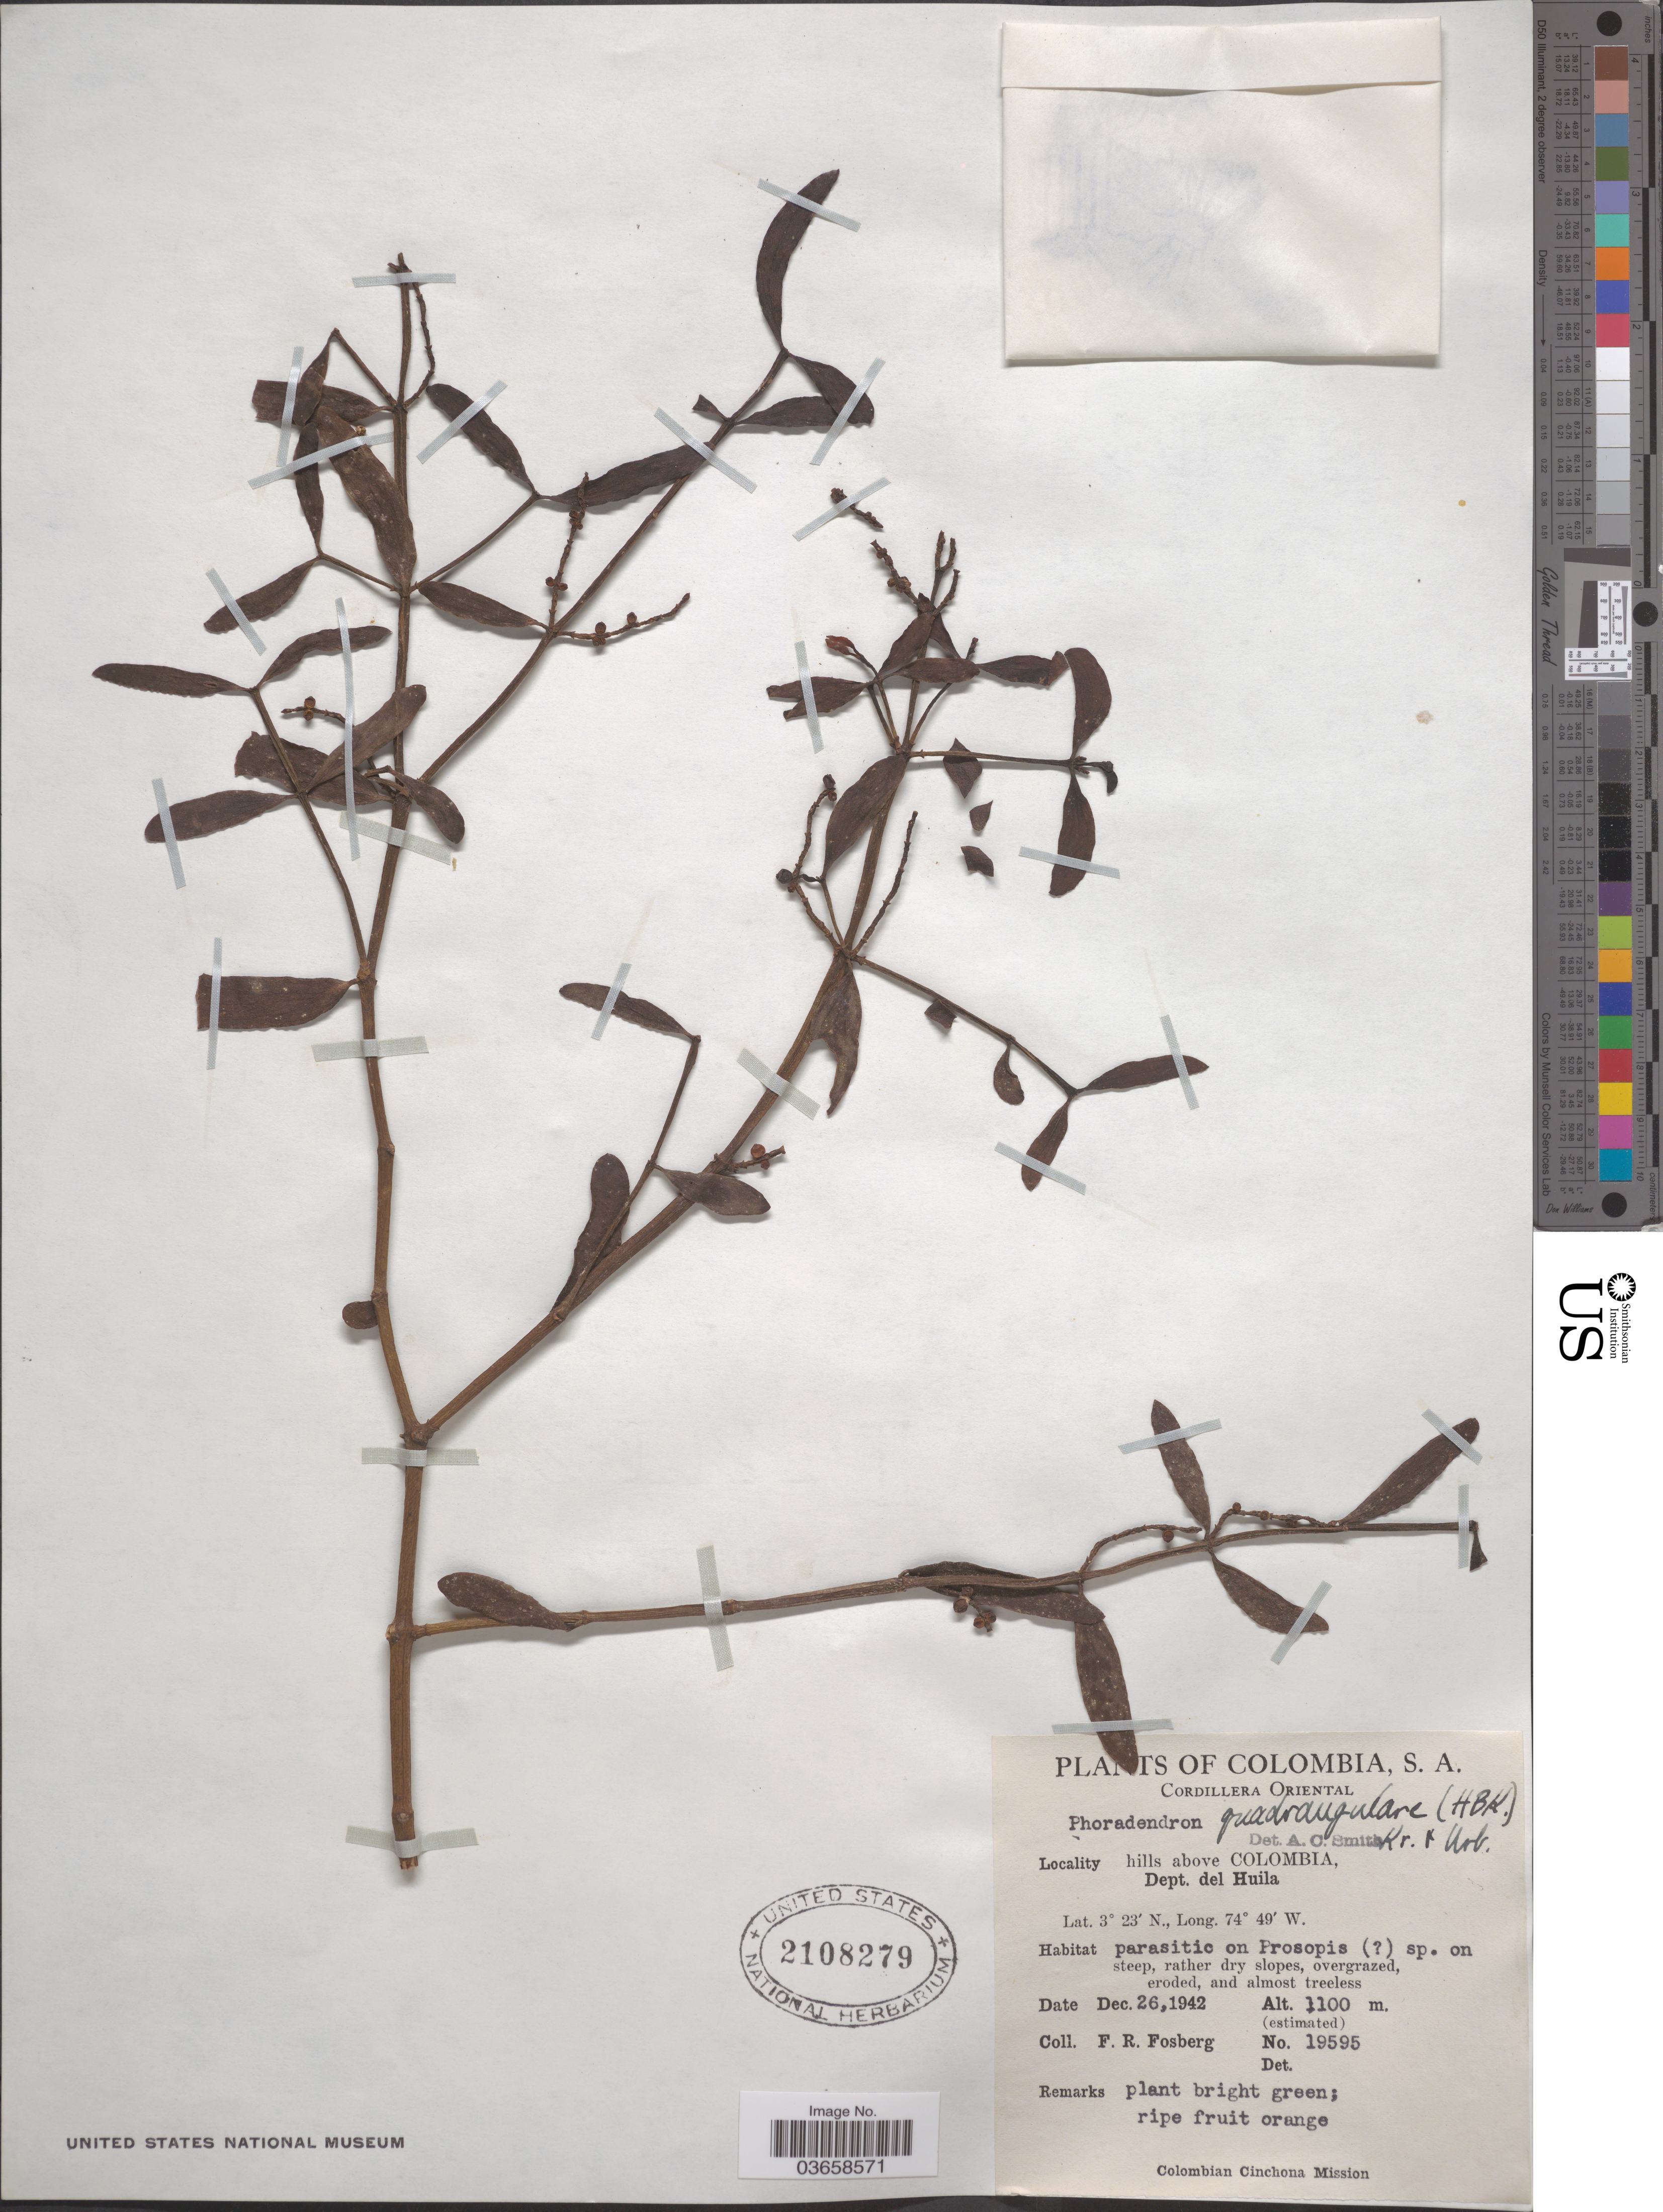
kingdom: Plantae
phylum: Tracheophyta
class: Magnoliopsida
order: Santalales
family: Viscaceae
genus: Phoradendron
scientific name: Phoradendron quadrangulare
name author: (Kunth) Griseb.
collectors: F. R. Fosberg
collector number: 19595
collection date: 1942-12-26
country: Colombia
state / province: Huila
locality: Cordillera Oriental. Hills above Colombia, Dept. del Huila.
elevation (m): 1100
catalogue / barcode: US 2108279